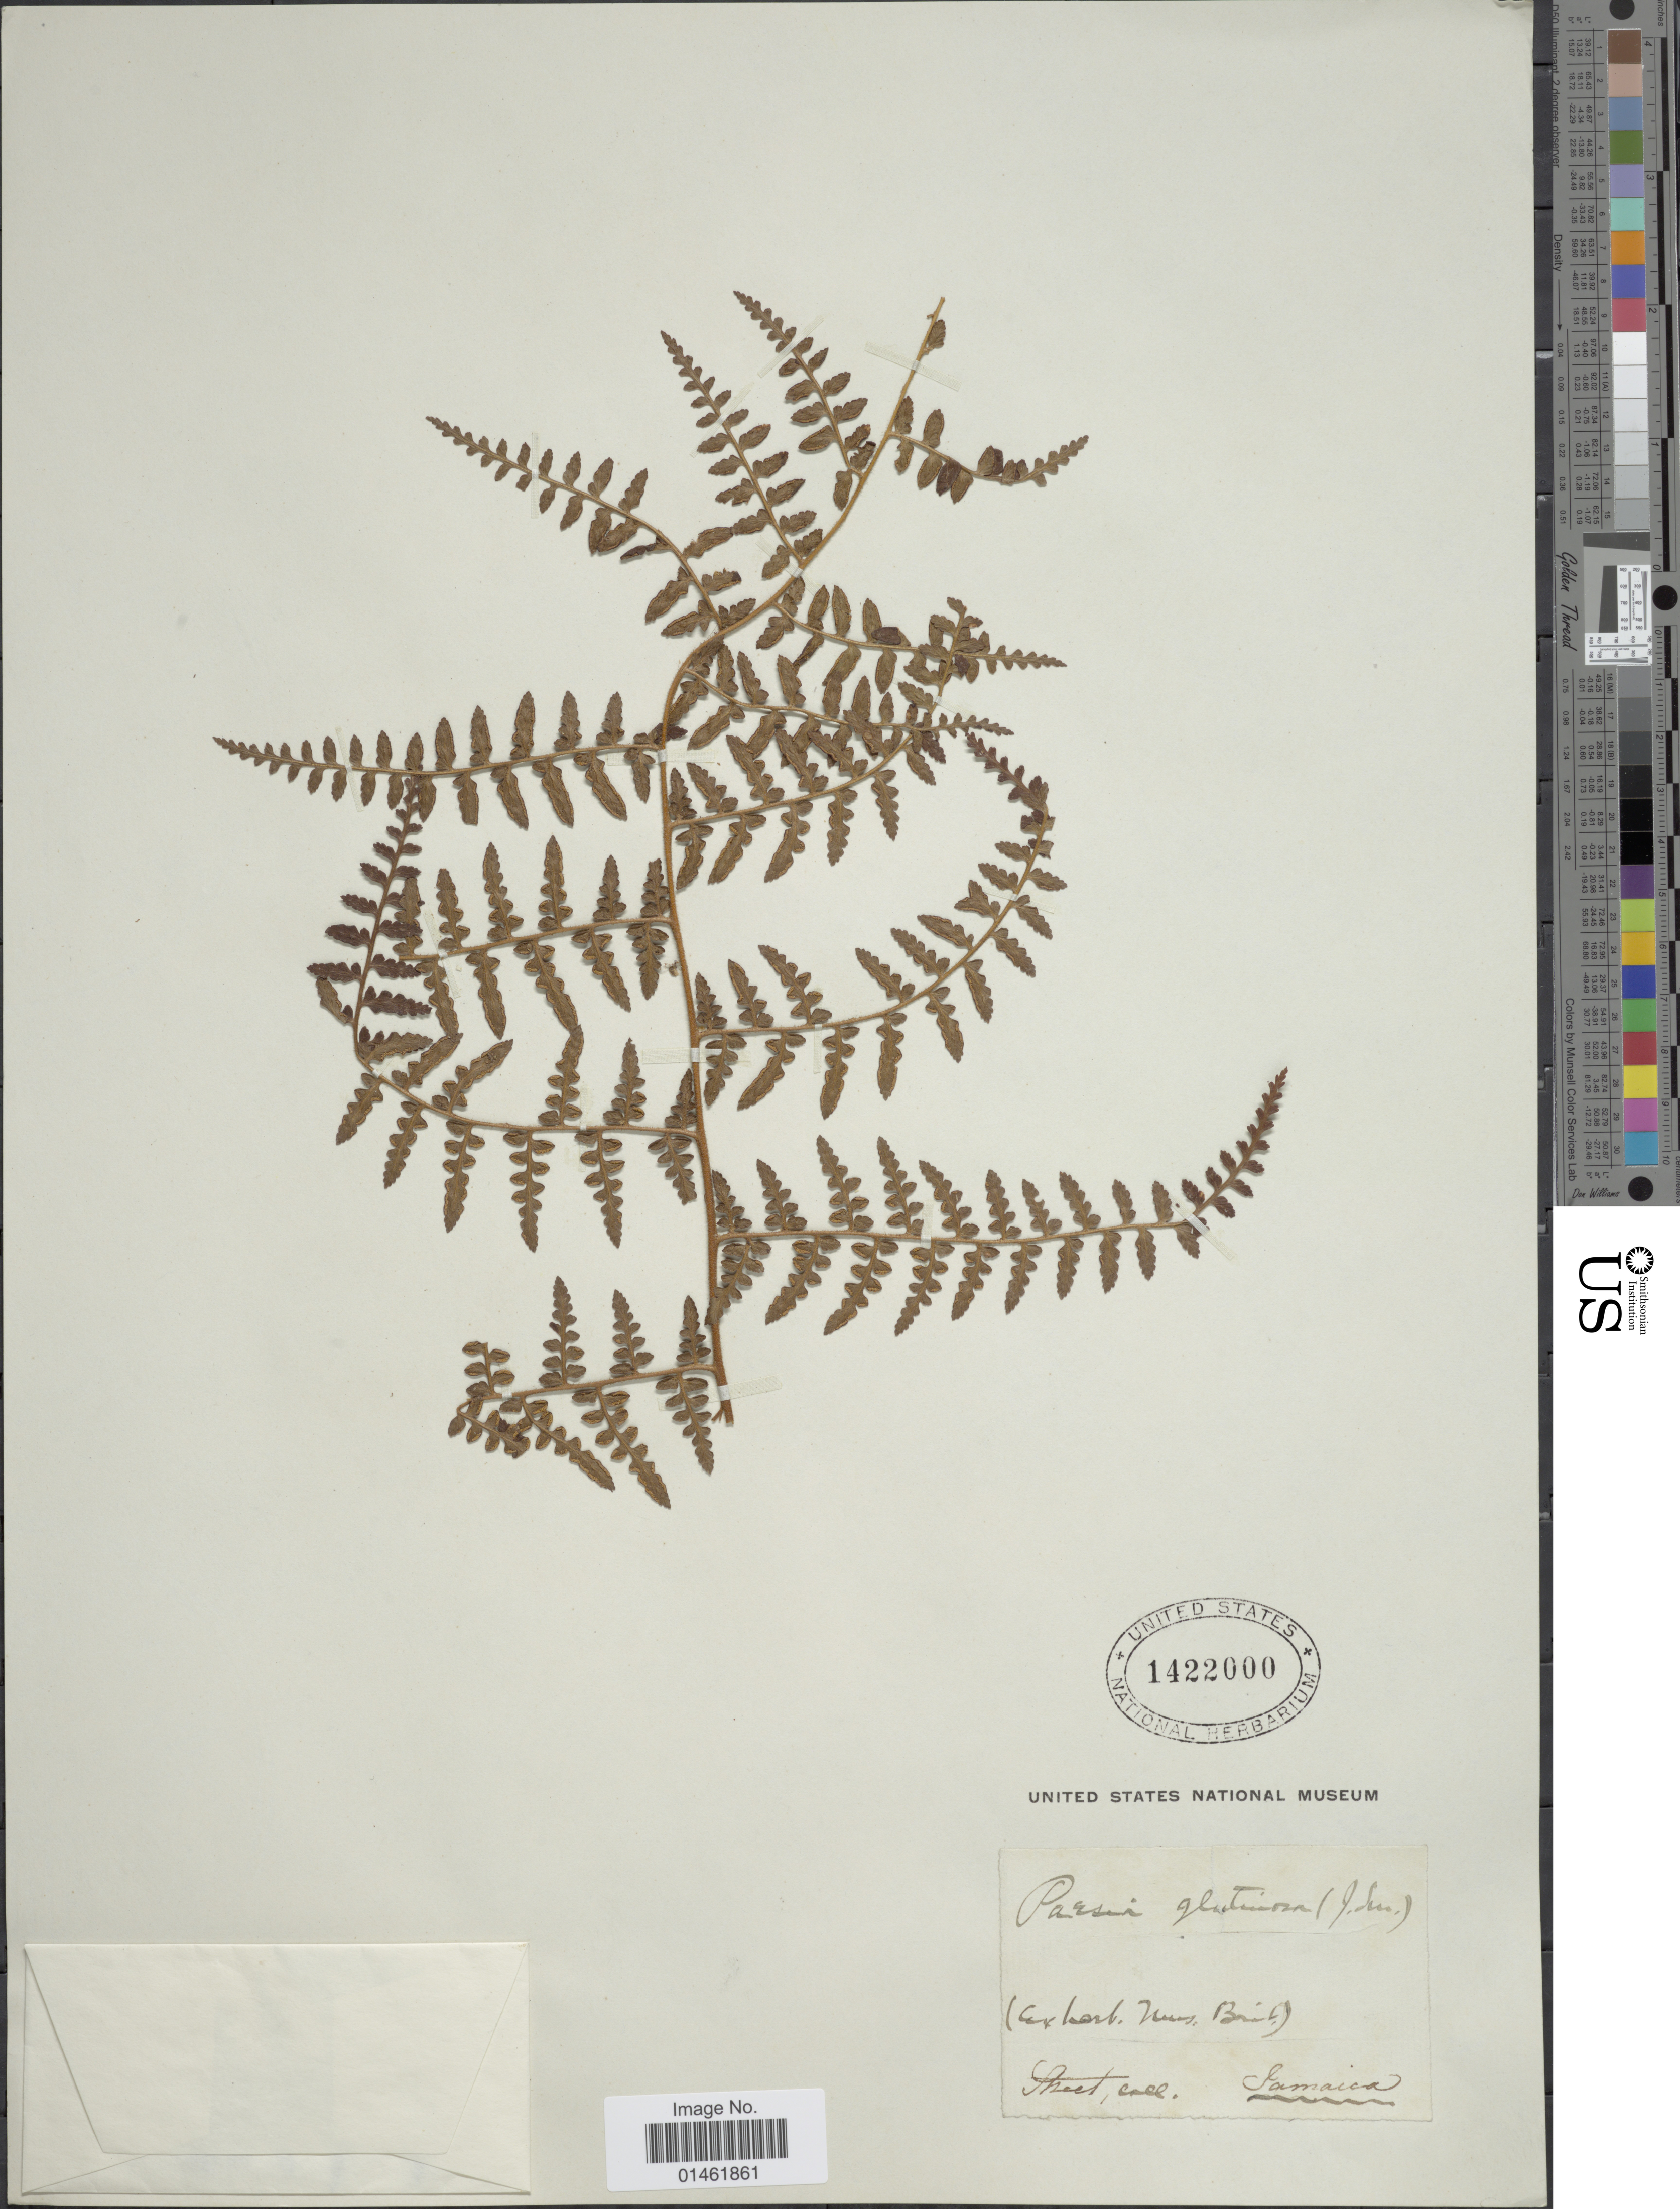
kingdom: Plantae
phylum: Tracheophyta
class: Polypodiopsida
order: Polypodiales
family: Dennstaedtiaceae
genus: Paesia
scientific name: Paesia glandulosa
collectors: -. Street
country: Jamaica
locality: Jamaica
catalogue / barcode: US 1422000